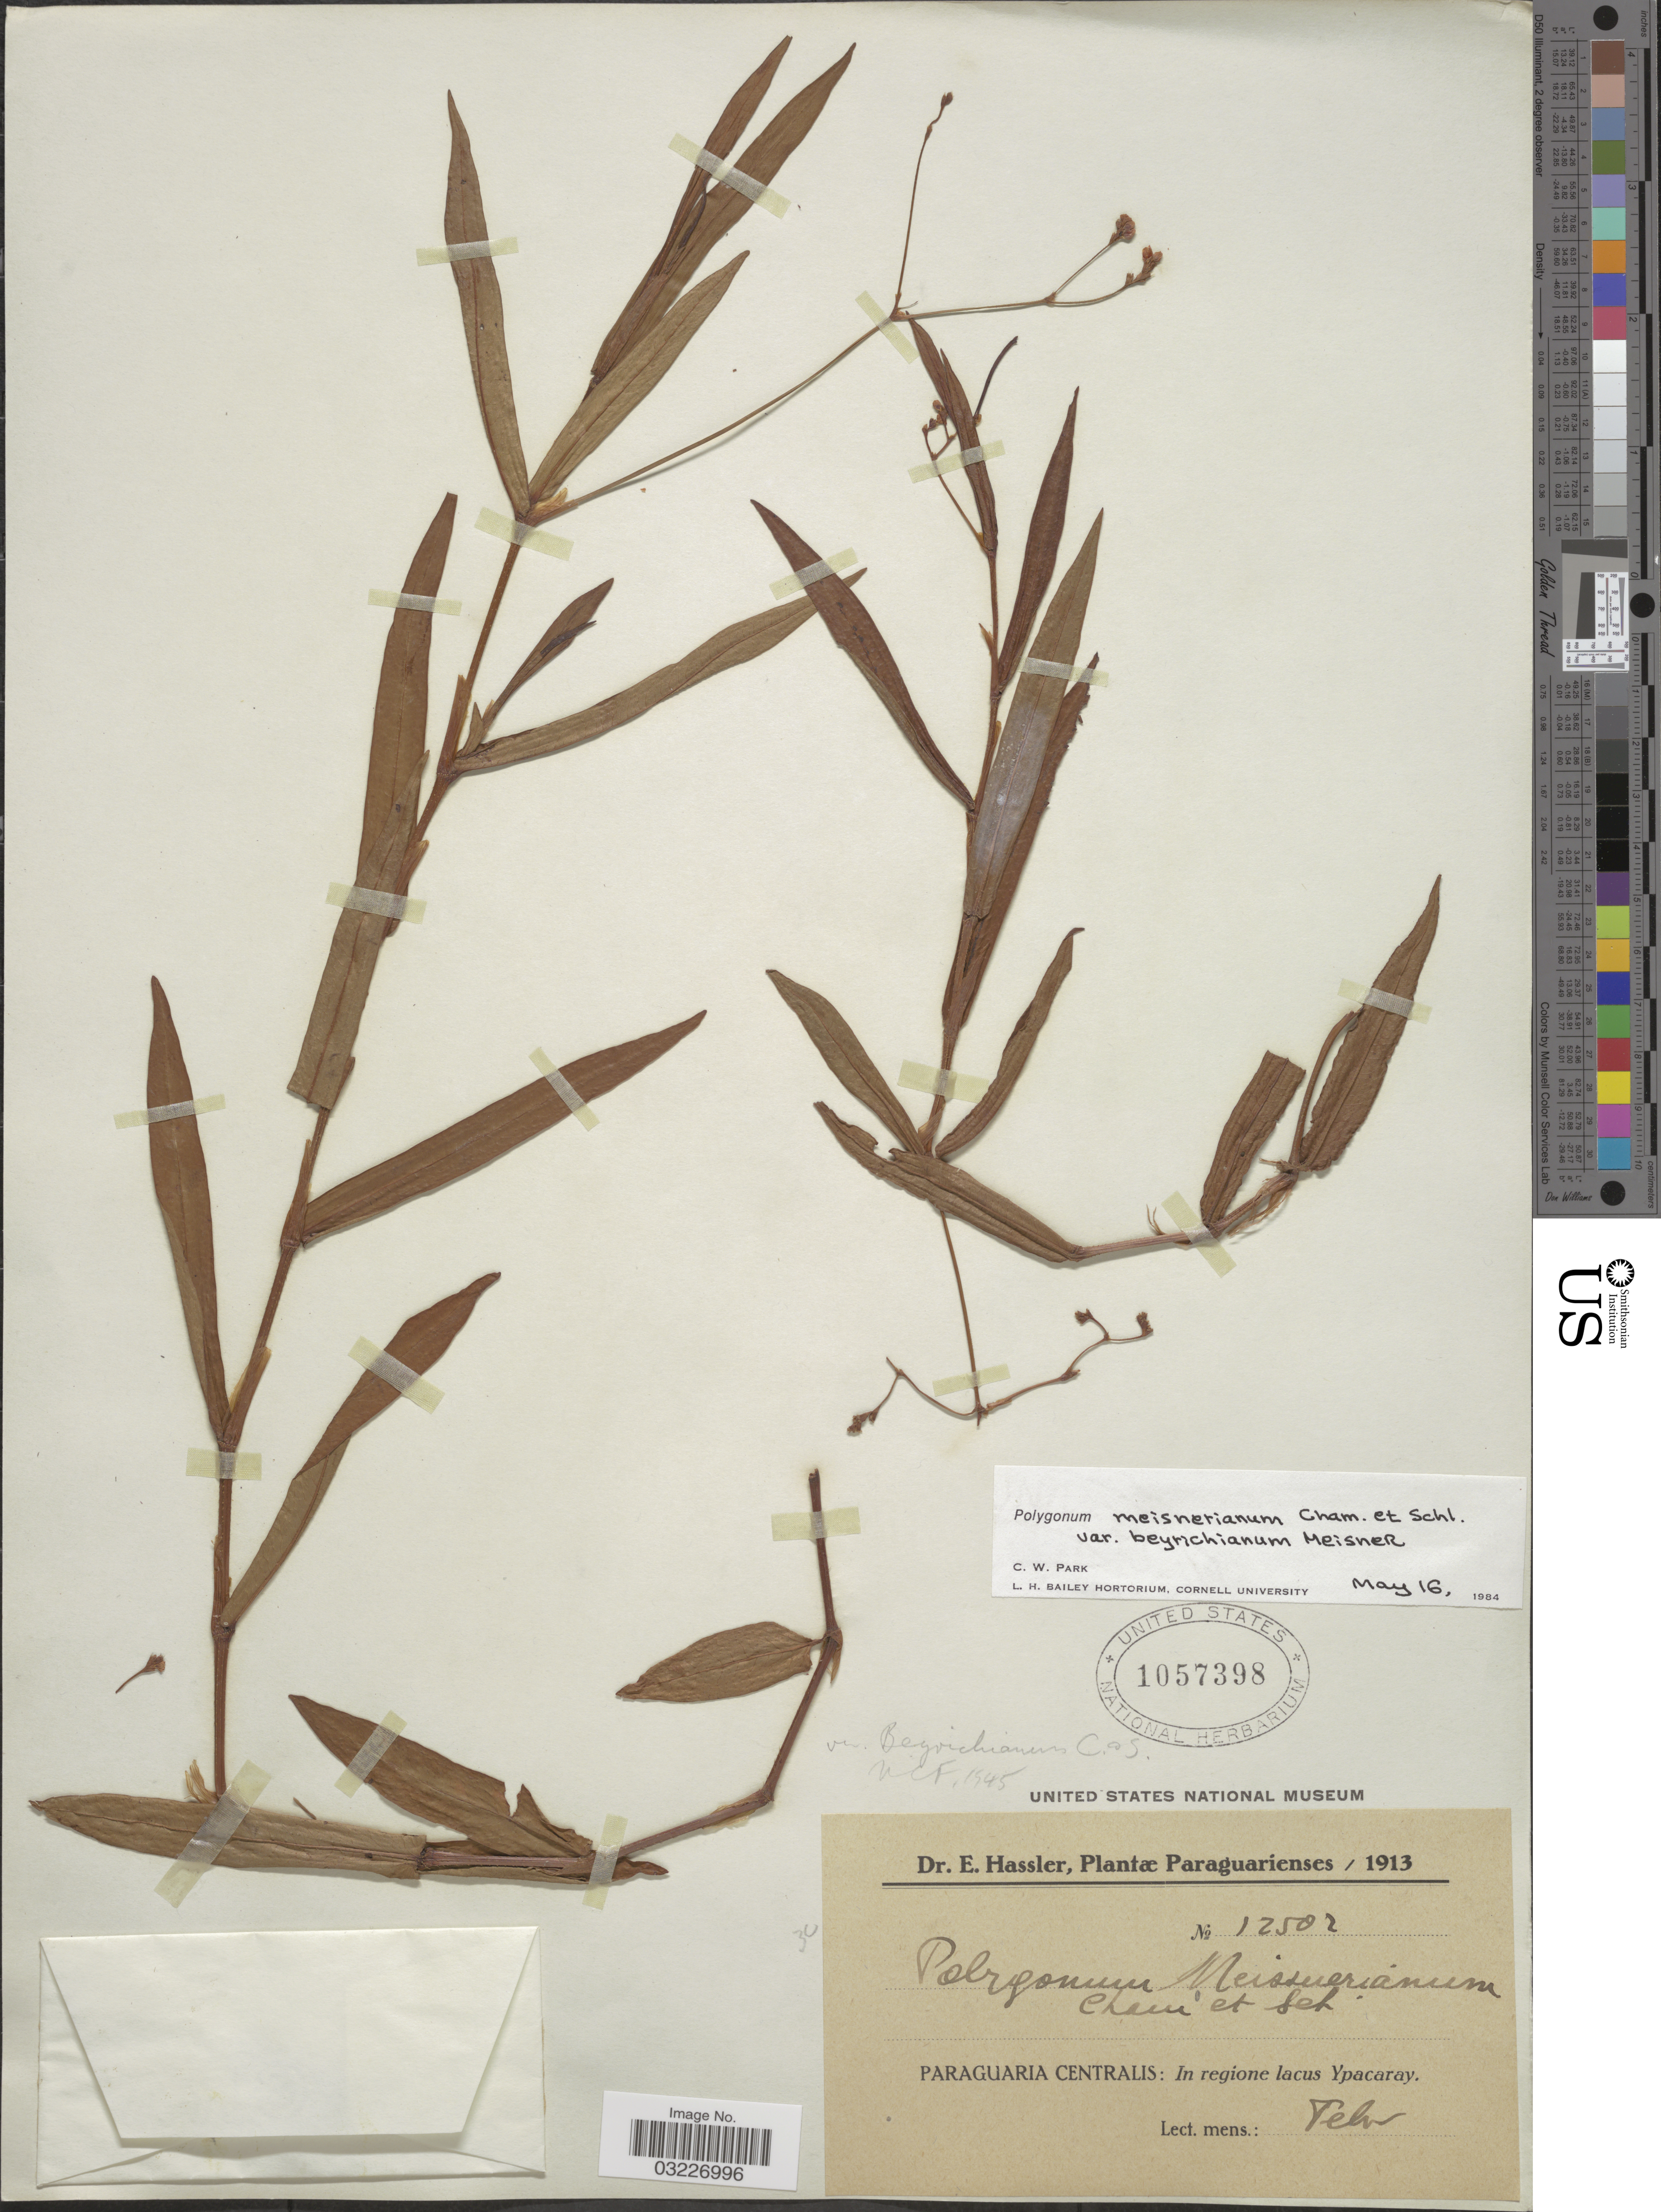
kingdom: Plantae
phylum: Tracheophyta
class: Magnoliopsida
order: Caryophyllales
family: Polygonaceae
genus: Polygonum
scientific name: Polygonum meisnerianum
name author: Cham. & Schltdl.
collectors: E. Hassler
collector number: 12502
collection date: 1913-02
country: Paraguay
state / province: Paraguari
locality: Paraguaria Centralis: In regione lacus Ypacaray.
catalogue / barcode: US 1057398